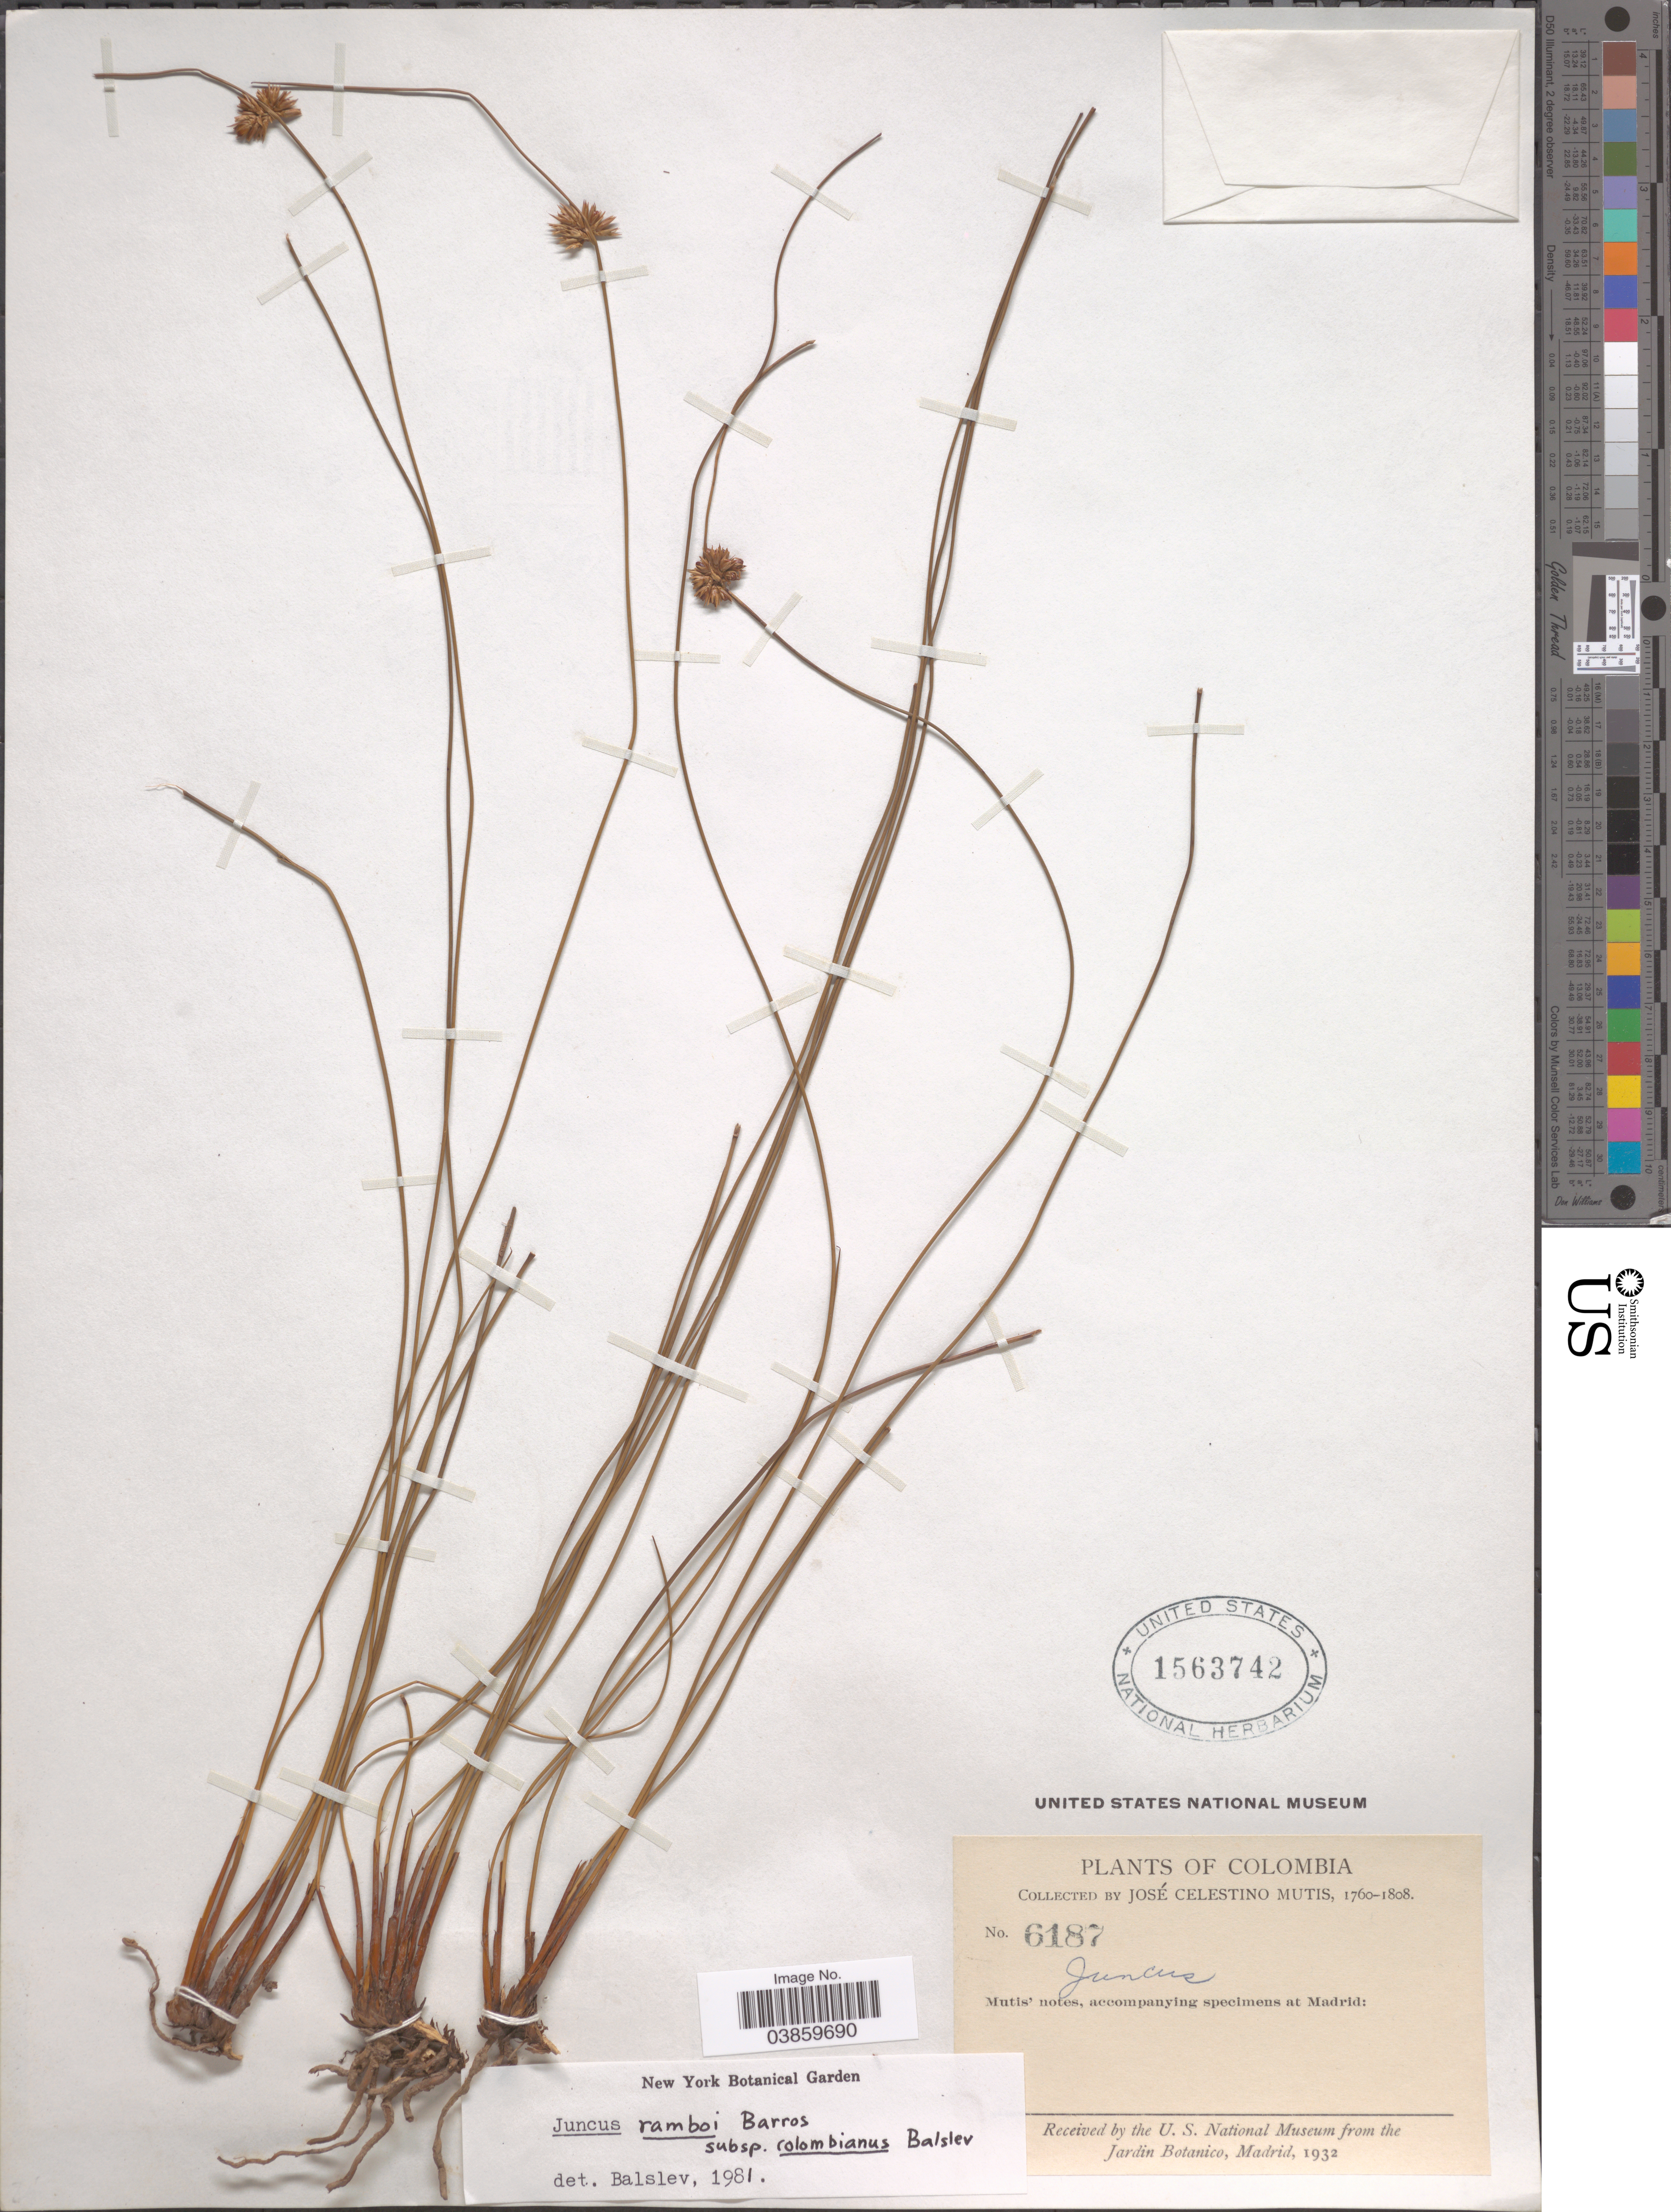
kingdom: Plantae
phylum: Tracheophyta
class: Liliopsida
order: Poales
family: Juncaceae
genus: Juncus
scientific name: Juncus ramboi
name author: Barros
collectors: J. C. B. Mutis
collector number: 6187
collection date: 1760/1808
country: Colombia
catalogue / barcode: US 1563742